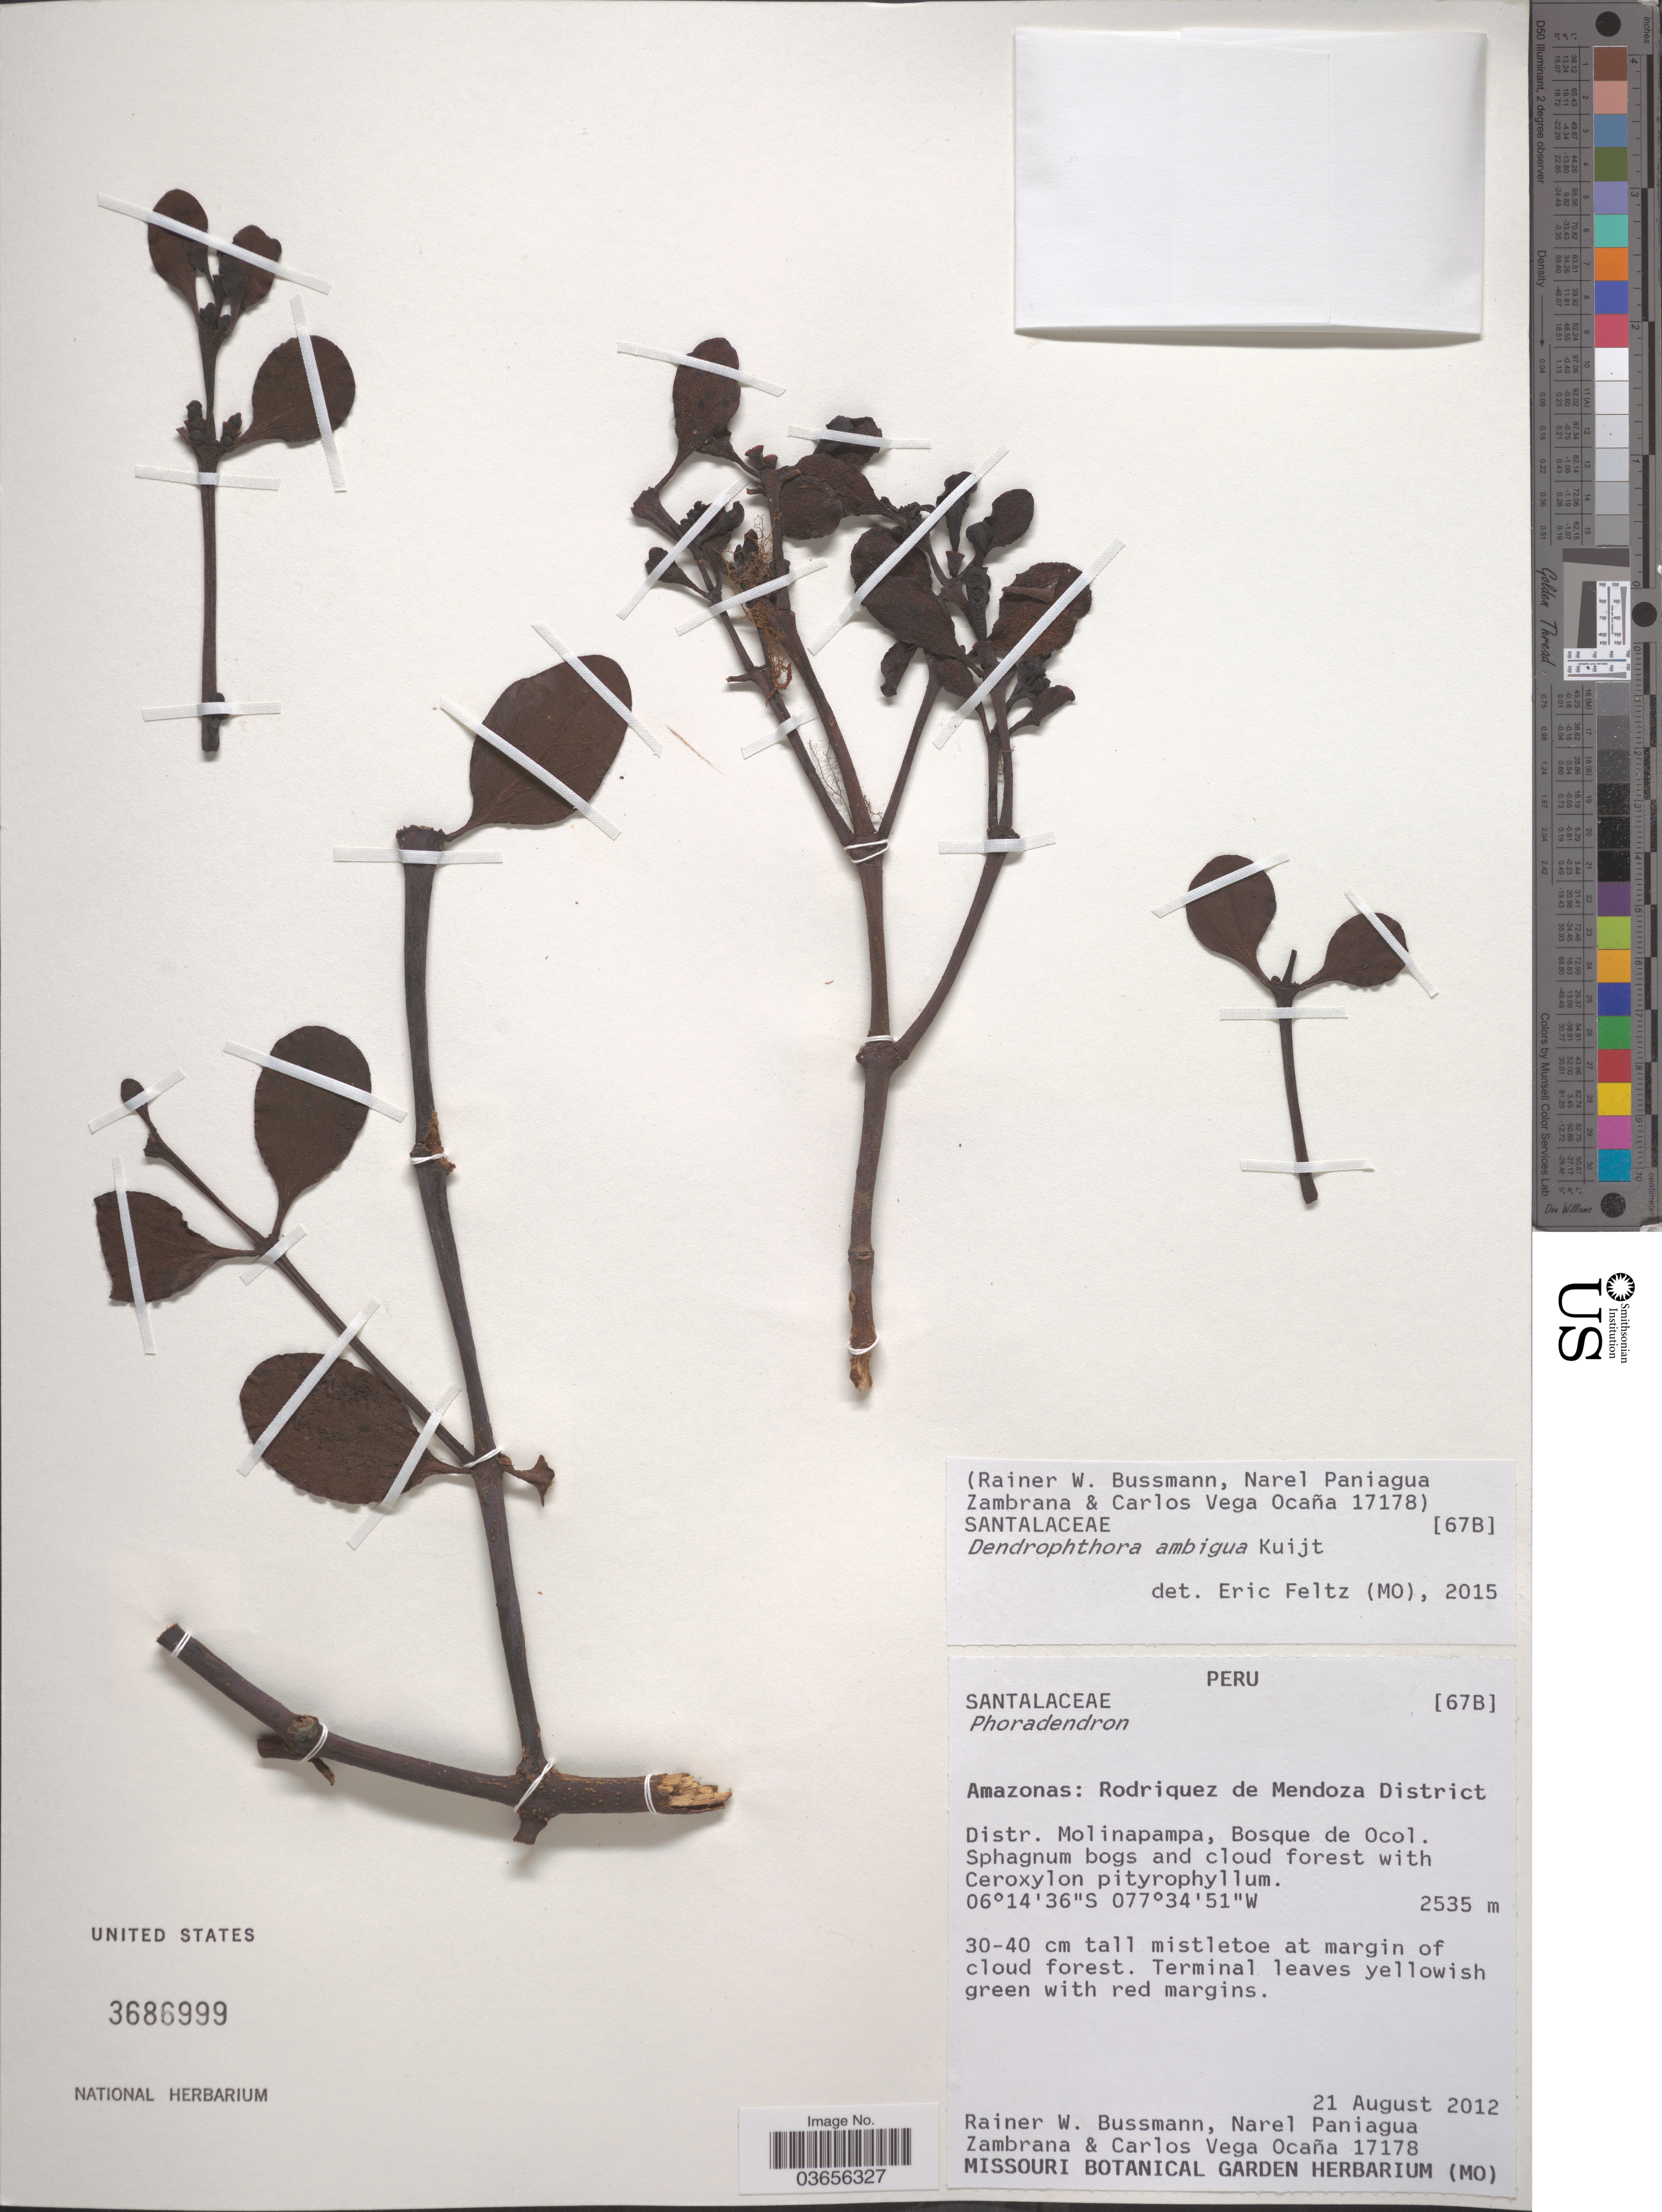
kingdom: Plantae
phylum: Tracheophyta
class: Magnoliopsida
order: Santalales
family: Viscaceae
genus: Dendrophthora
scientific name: Dendrophthora ambigua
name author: Kuijt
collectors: R. W. Bussmann, N. Paniagua Zambrana & C. Ocaña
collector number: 17178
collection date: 2012-08-21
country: Peru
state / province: Amazonas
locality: Rodriguez de Mendoza District. Distr. Molinapampa, Bosque de Ocol.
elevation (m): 2535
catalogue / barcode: US 3686999